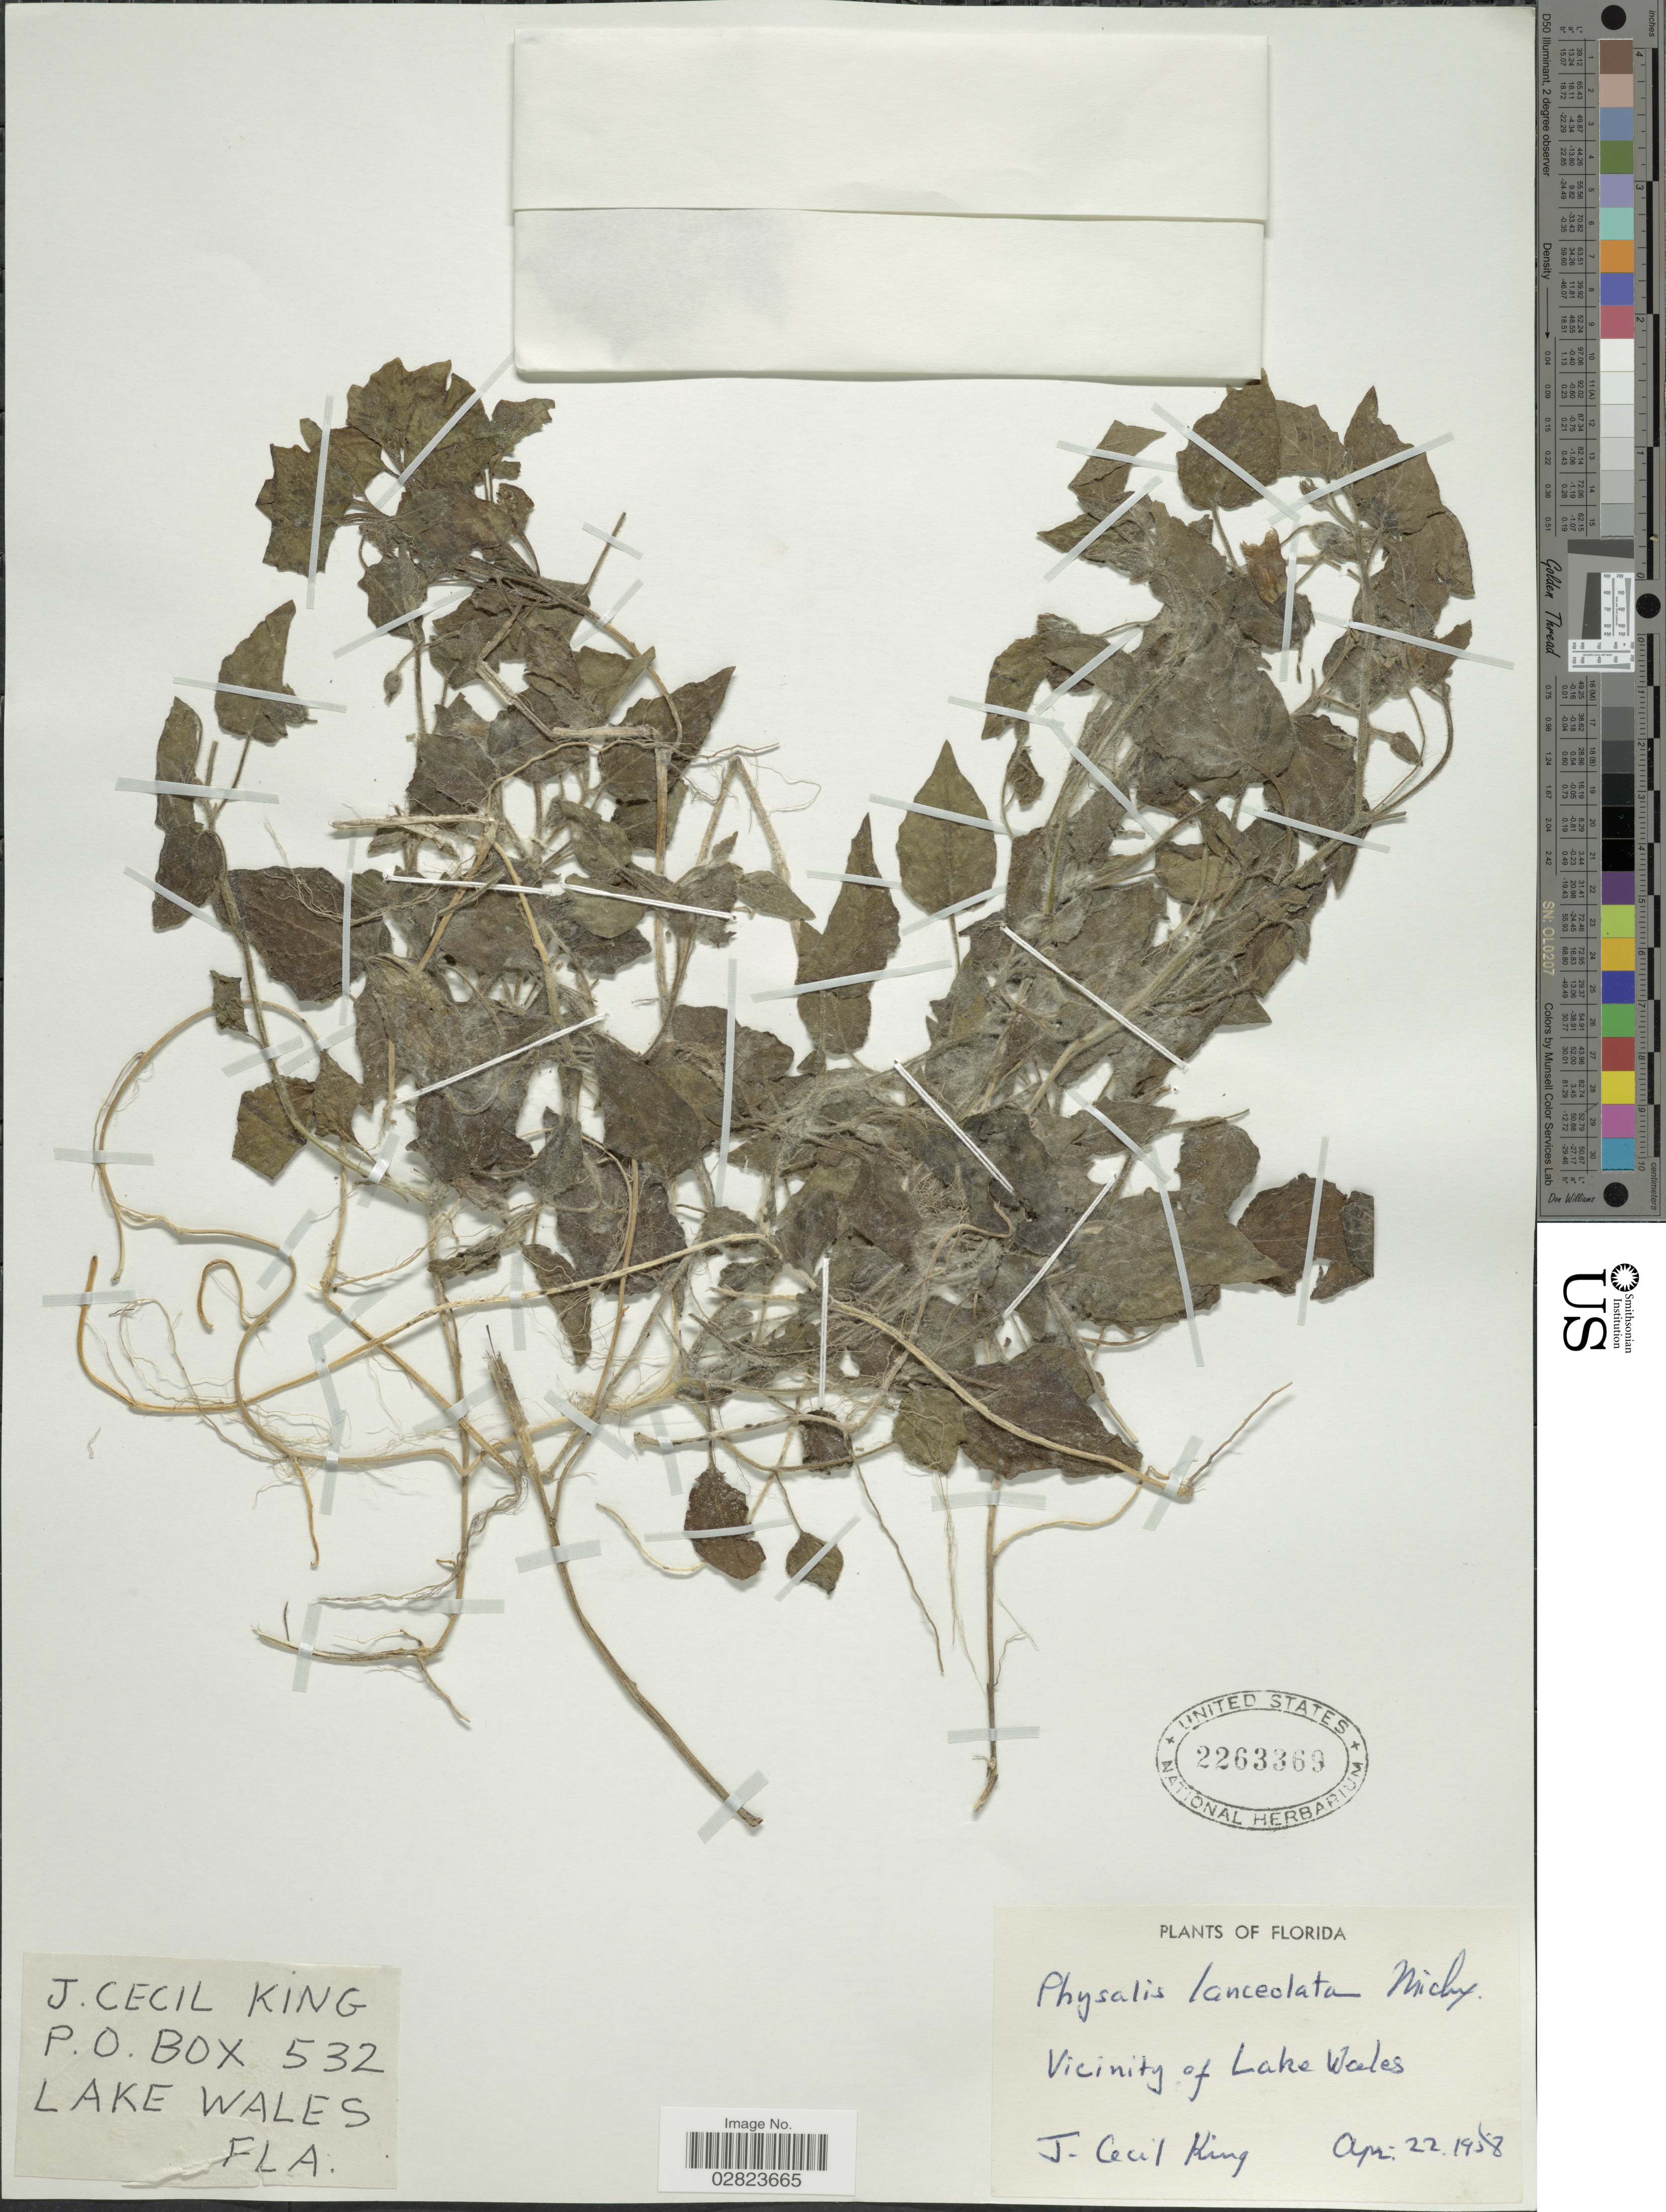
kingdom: Plantae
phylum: Tracheophyta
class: Magnoliopsida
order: Solanales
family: Solanaceae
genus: Physalis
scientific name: Physalis lanceolata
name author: Michx.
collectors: J. King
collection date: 1958-04-22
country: United States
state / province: Florida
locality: Vicinity of Lake Wales.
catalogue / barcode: US 2263369